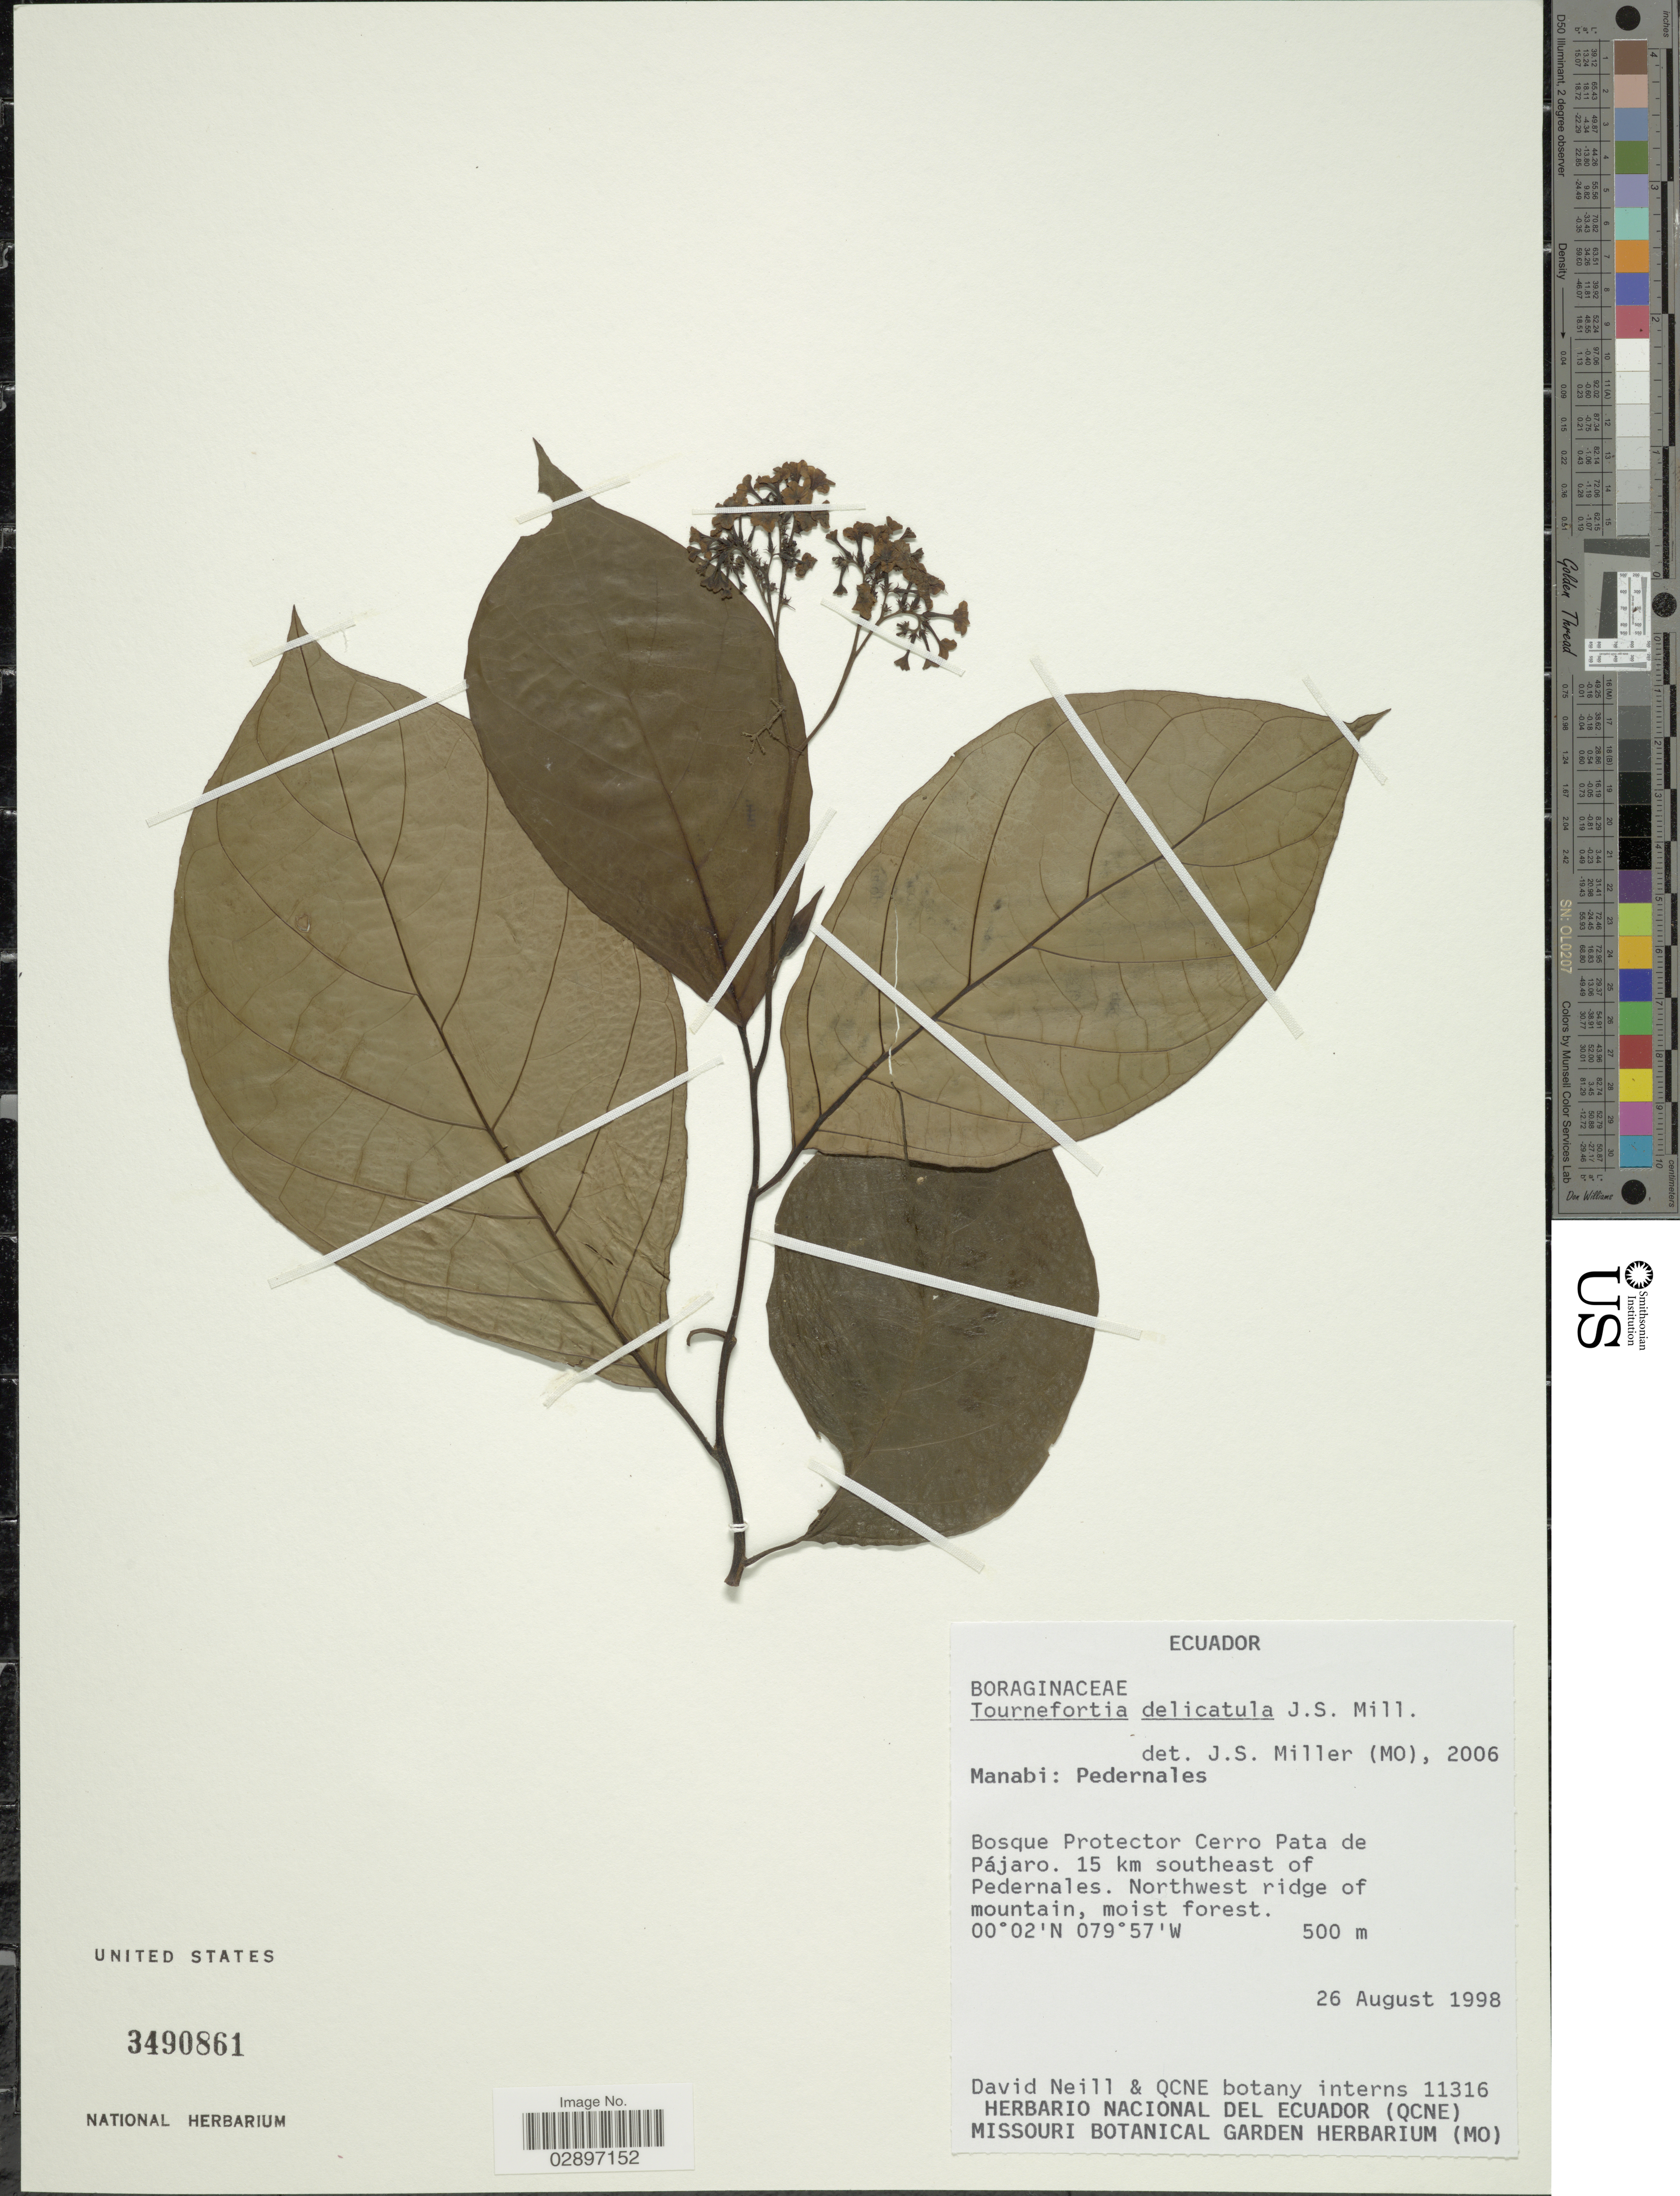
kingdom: Plantae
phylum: Tracheophyta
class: Magnoliopsida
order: Boraginales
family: Heliotropiaceae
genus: Tournefortia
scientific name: Tournefortia delicatula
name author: J.S. Mill.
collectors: D. Neill & QCNE botany interns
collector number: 11316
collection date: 1998-08-26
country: Ecuador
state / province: Manabí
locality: Pedernales. Bosque Protector Cerro Pata de Pájaro. 15 km southeast of Pedernales. Northwest ridge of mountain, moist forest.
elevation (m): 500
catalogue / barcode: US 3490861